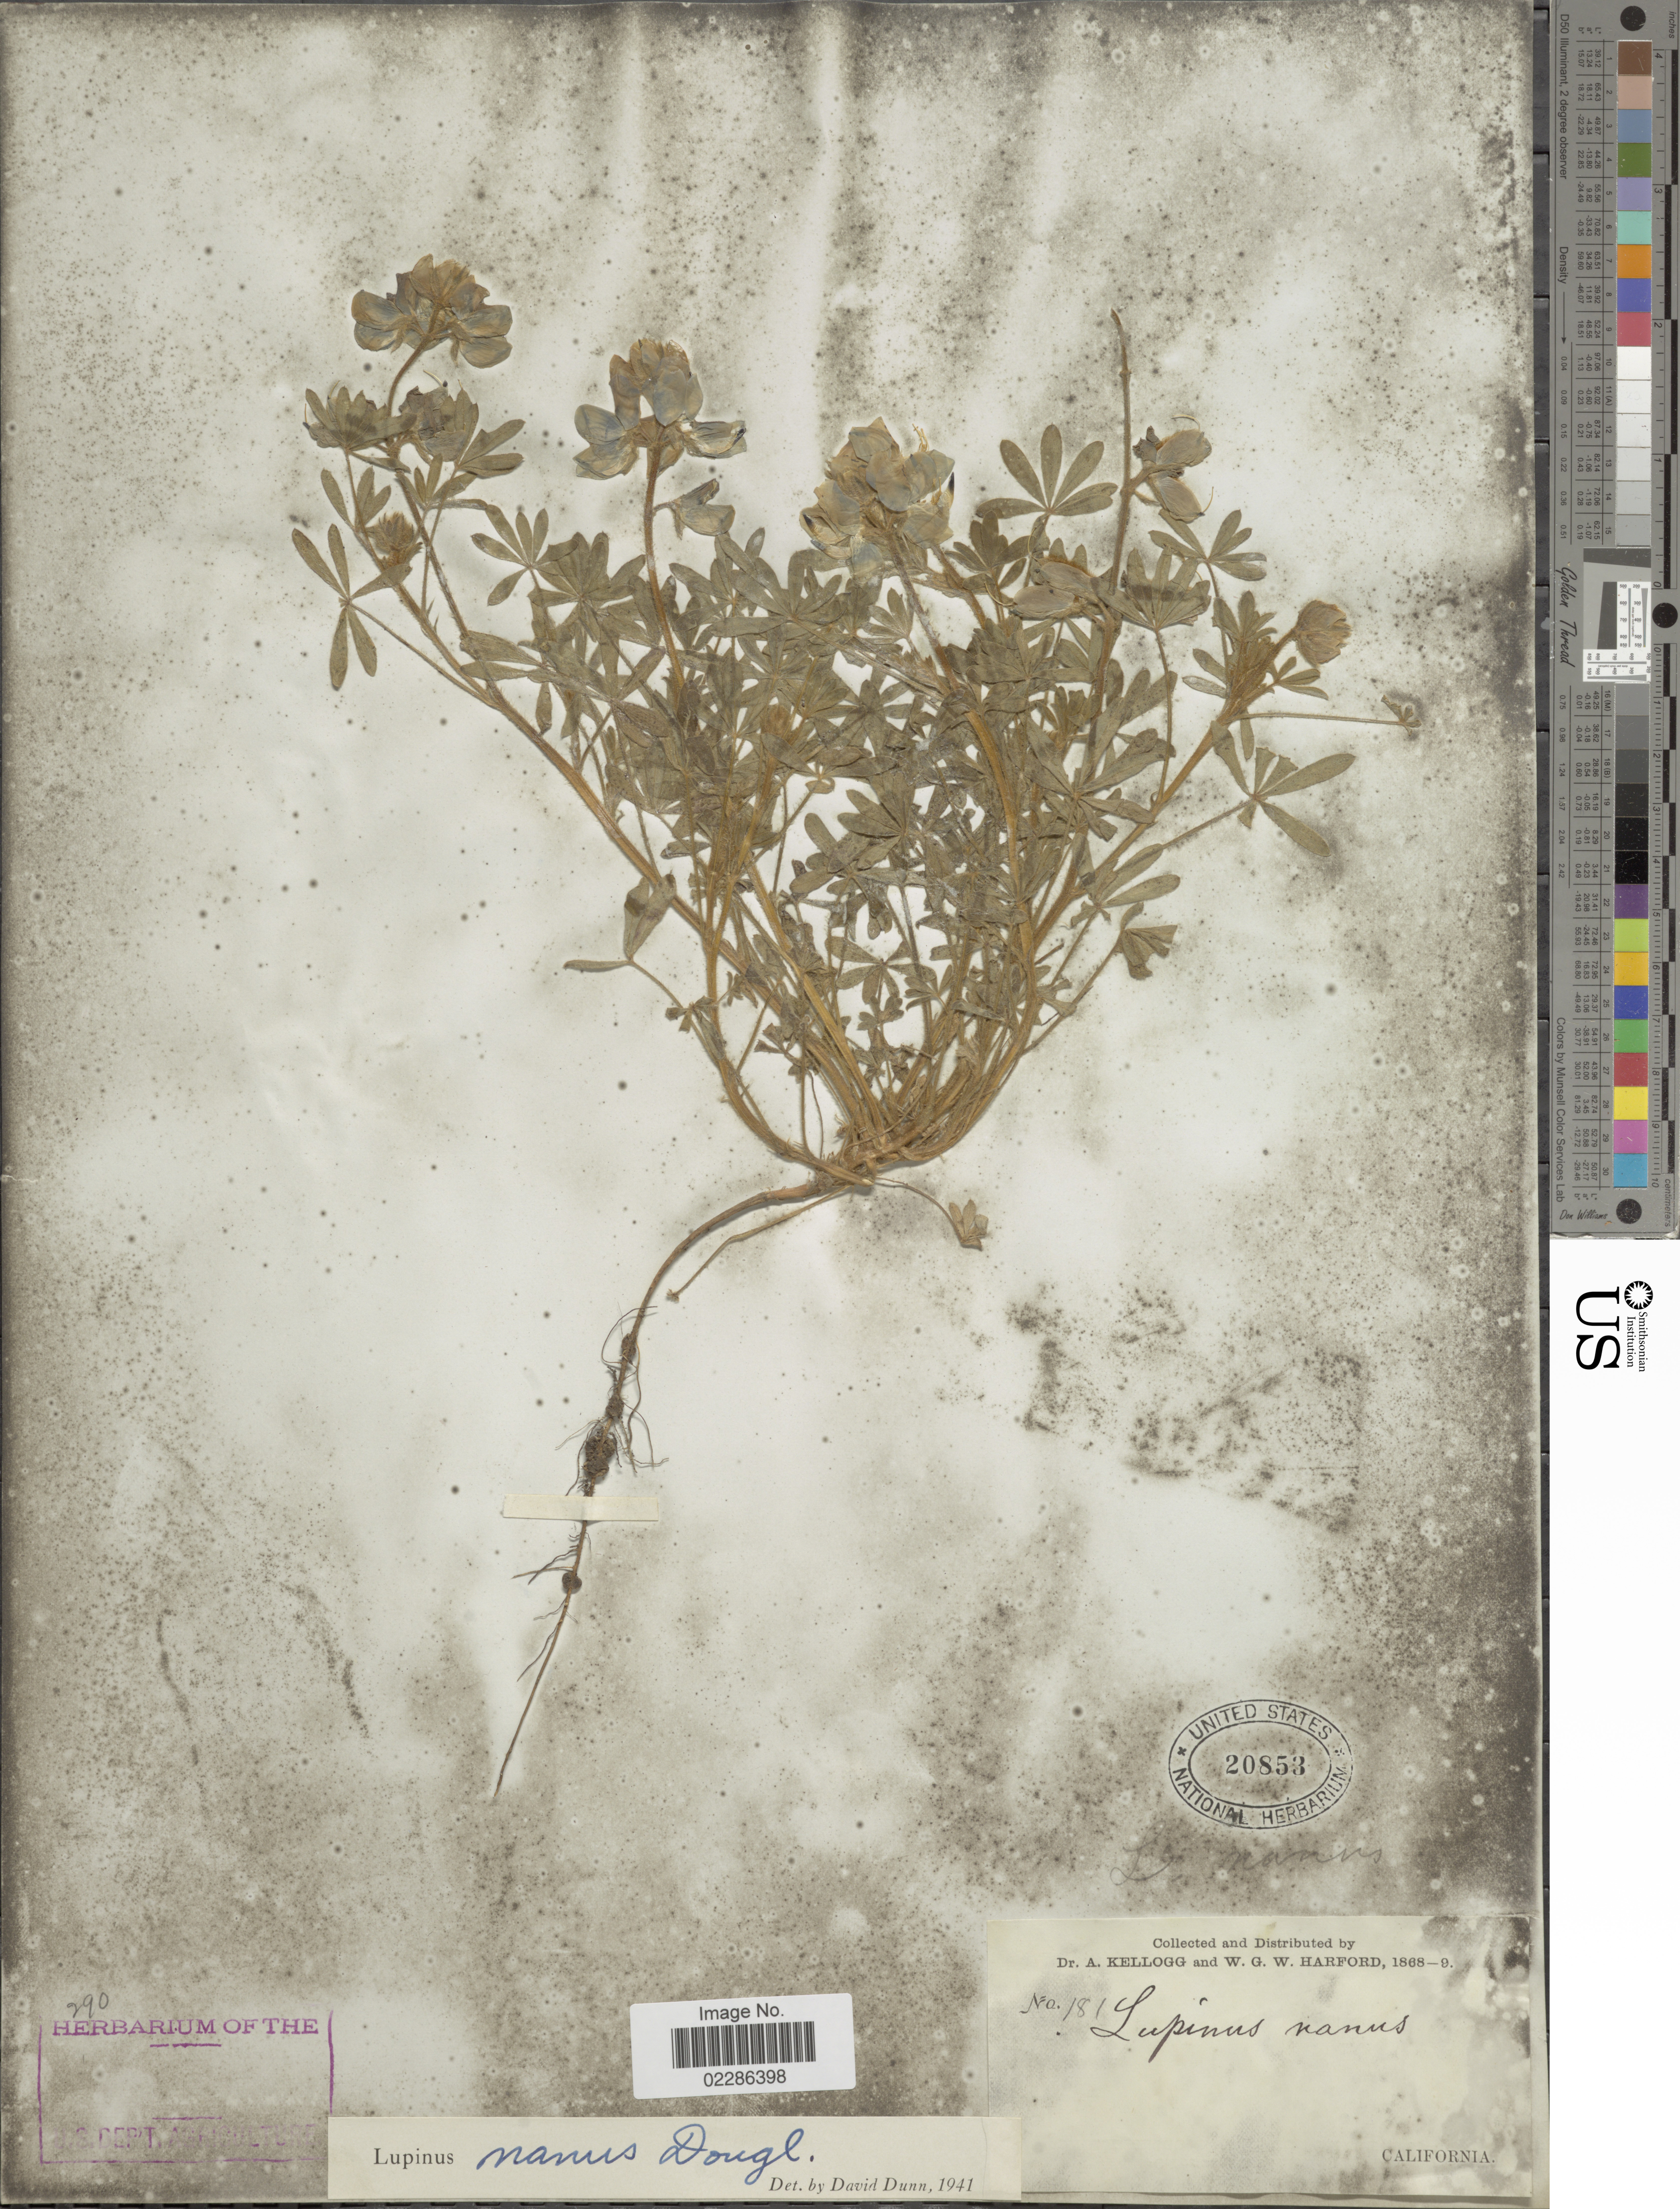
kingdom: Plantae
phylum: Tracheophyta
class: Magnoliopsida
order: Fabales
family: Fabaceae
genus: Lupinus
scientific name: Lupinus nanus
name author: Douglas ex Benth.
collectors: A. Kellogg & W. G. W. Harford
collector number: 181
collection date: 1868/1889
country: United States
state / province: California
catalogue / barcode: US 20853